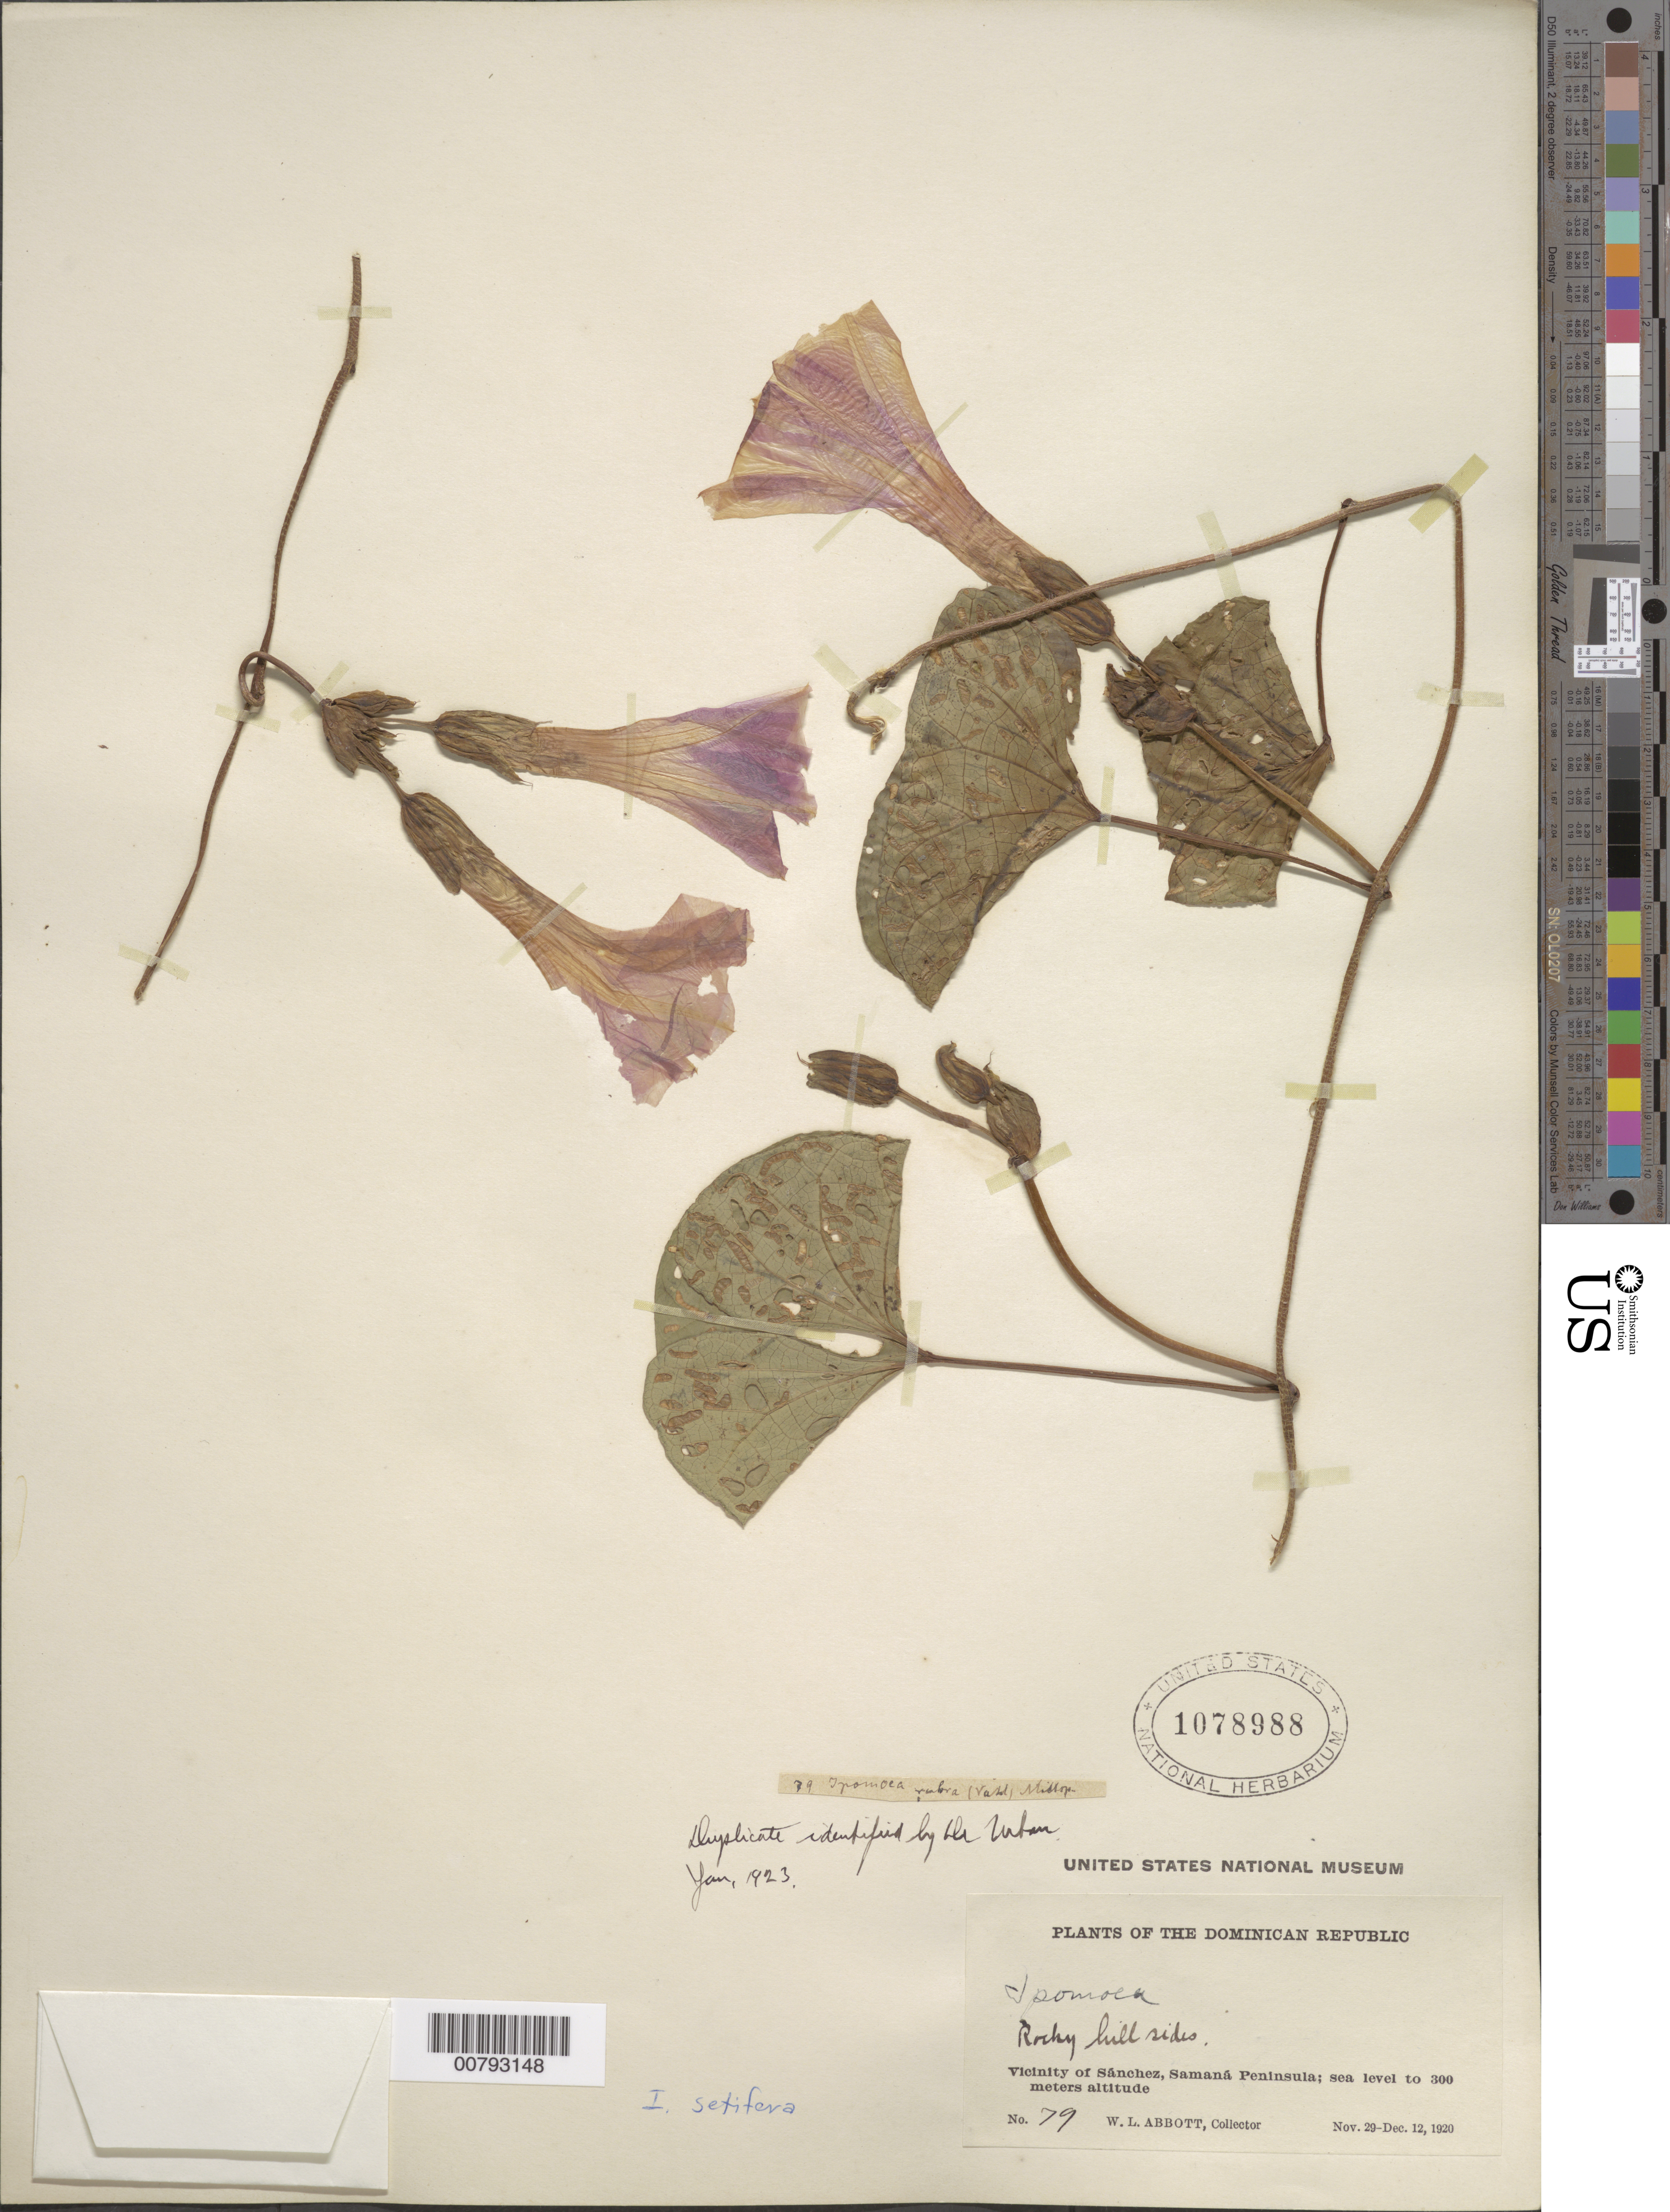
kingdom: Plantae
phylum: Tracheophyta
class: Magnoliopsida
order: Solanales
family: Convolvulaceae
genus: Ipomoea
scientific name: Ipomoea rubra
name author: (Vahl) Millsp.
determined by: Urban, Ignatz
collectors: W. L. Abbott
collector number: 79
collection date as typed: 29 Dec 1920 to 12 Dec 1920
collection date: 1920-12-12/1920-12-29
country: Dominican Republic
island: Hispaniola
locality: Samaná Peninsula, vicinity of Sánchez.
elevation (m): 0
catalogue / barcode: US 1078988